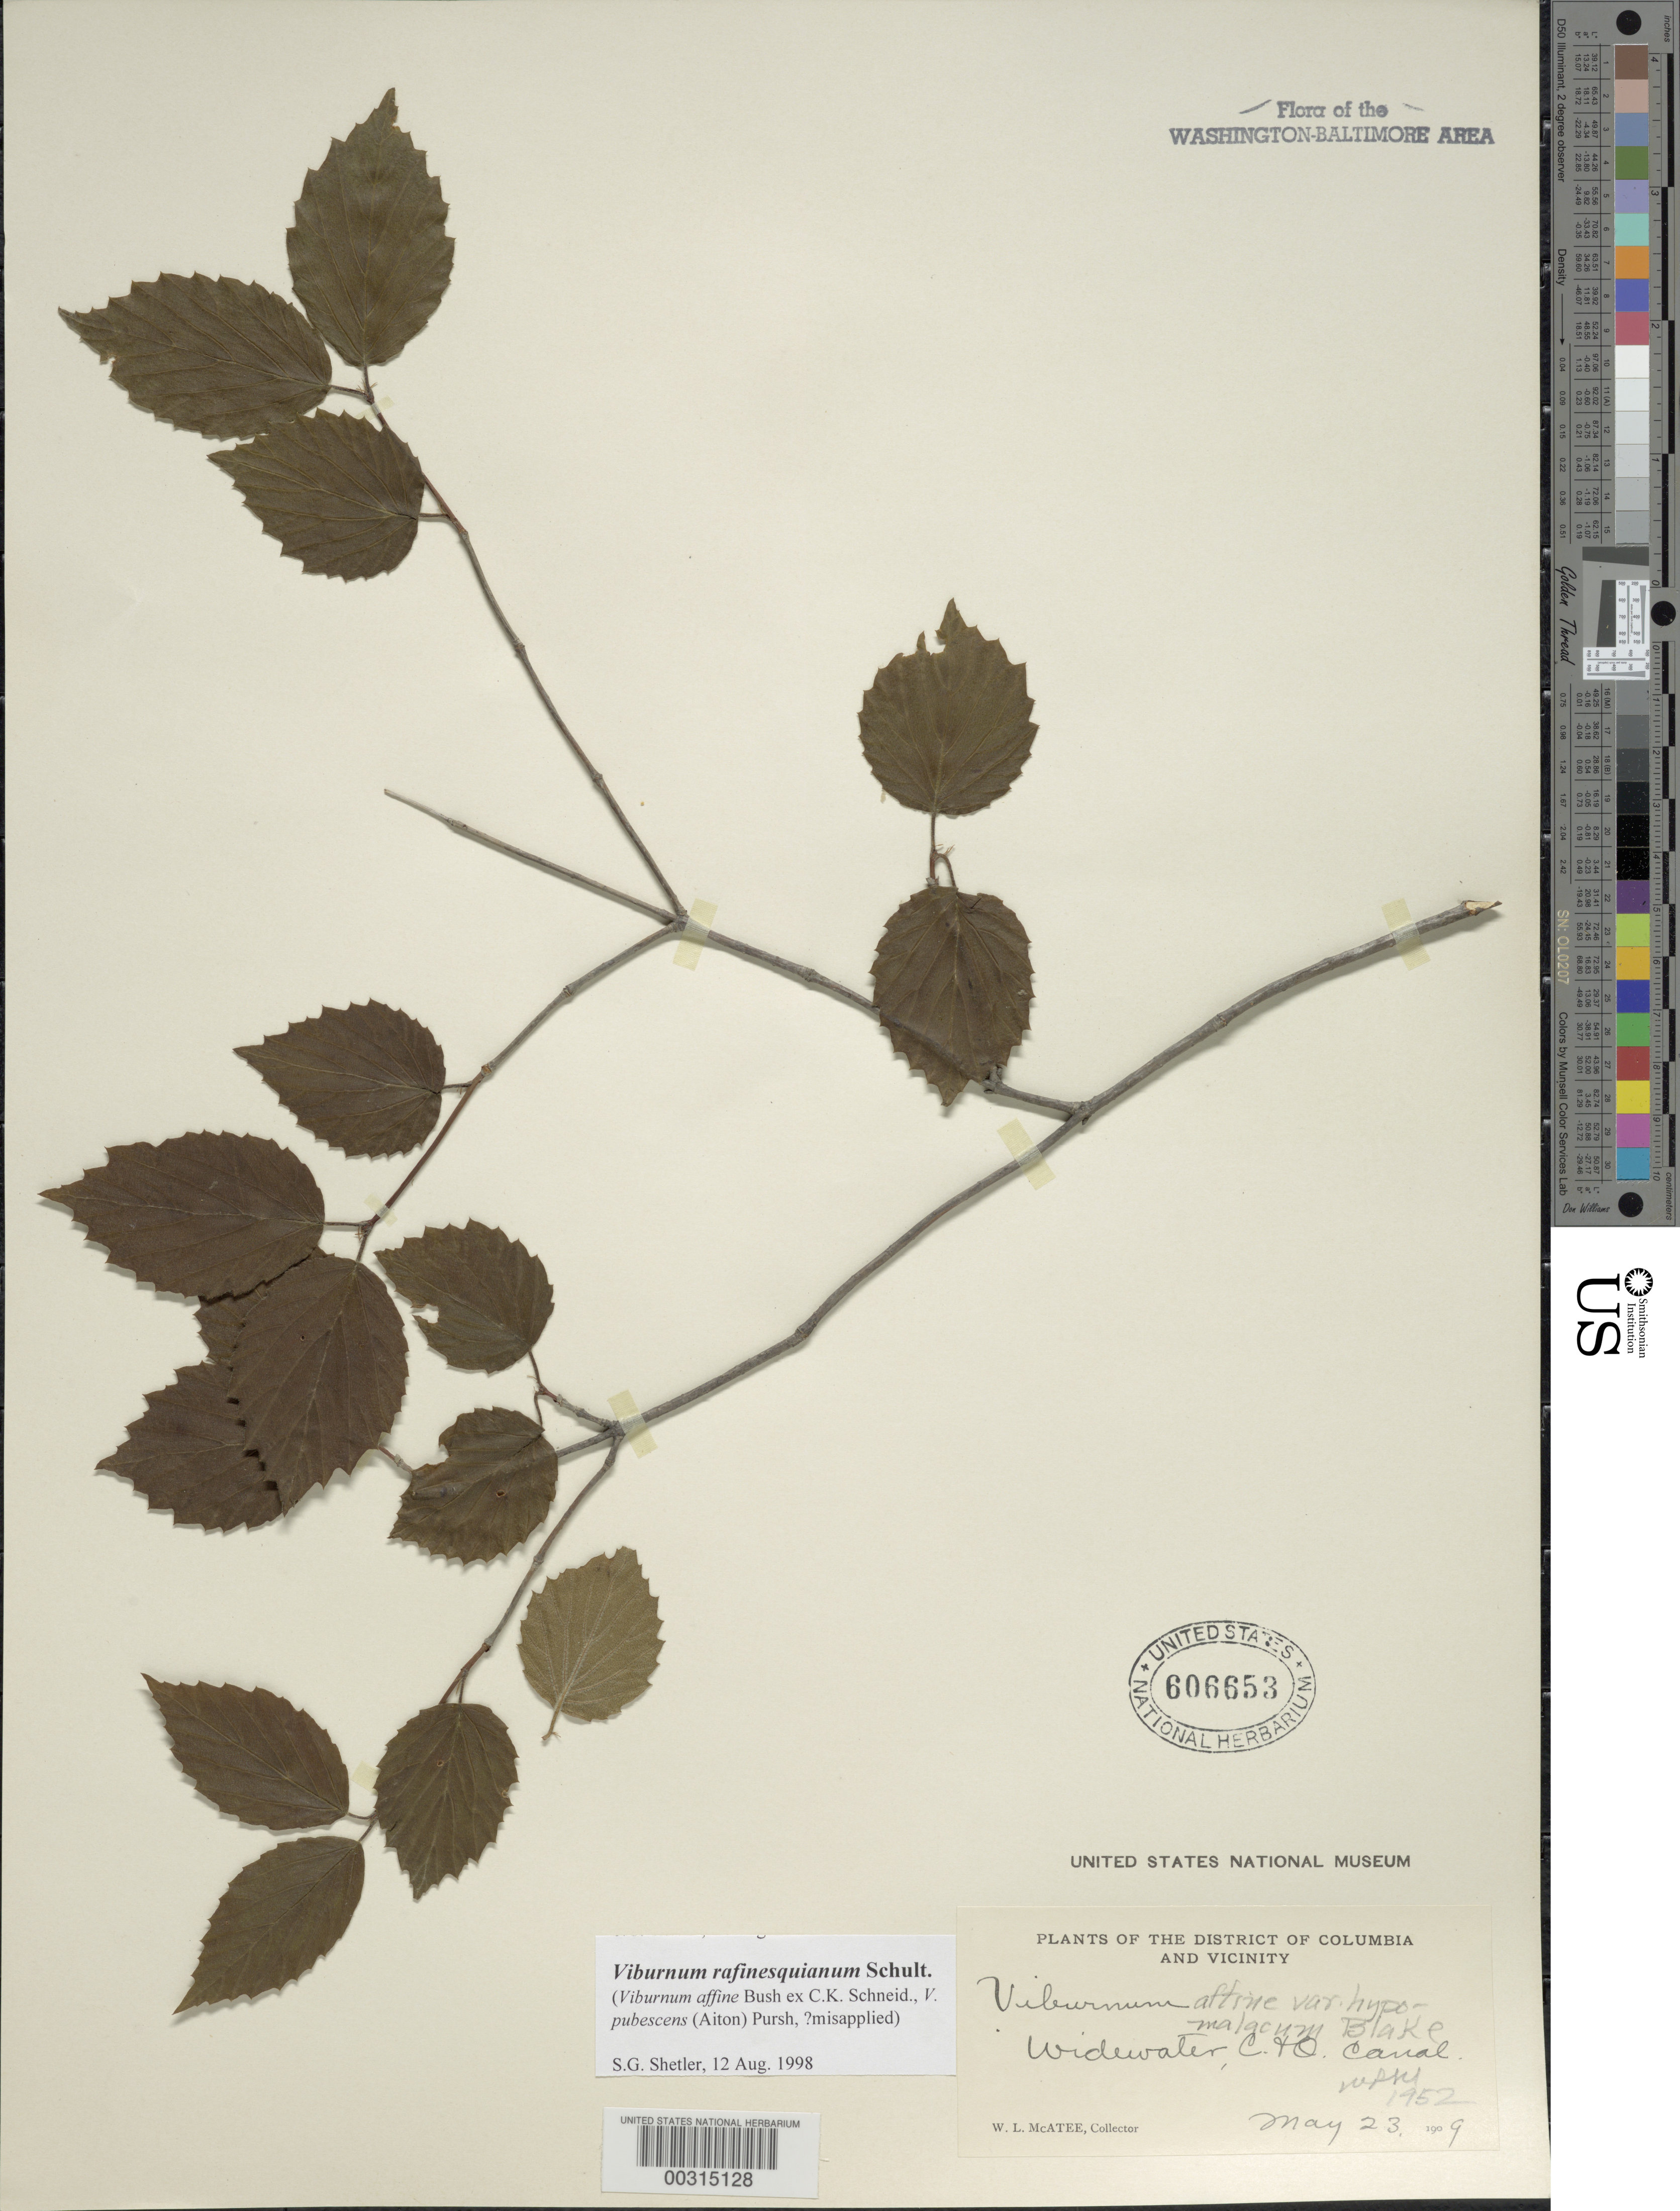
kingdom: Plantae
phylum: Tracheophyta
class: Magnoliopsida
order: Dipsacales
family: Viburnaceae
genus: Viburnum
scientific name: Viburnum rafinesqueanum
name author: Schult.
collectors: W. McAtee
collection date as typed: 23 May 1909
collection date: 1909-05-23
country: United States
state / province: Maryland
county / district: Montgomery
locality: Widewater, C. & O. Canal C. & O. Canal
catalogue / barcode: US 606653